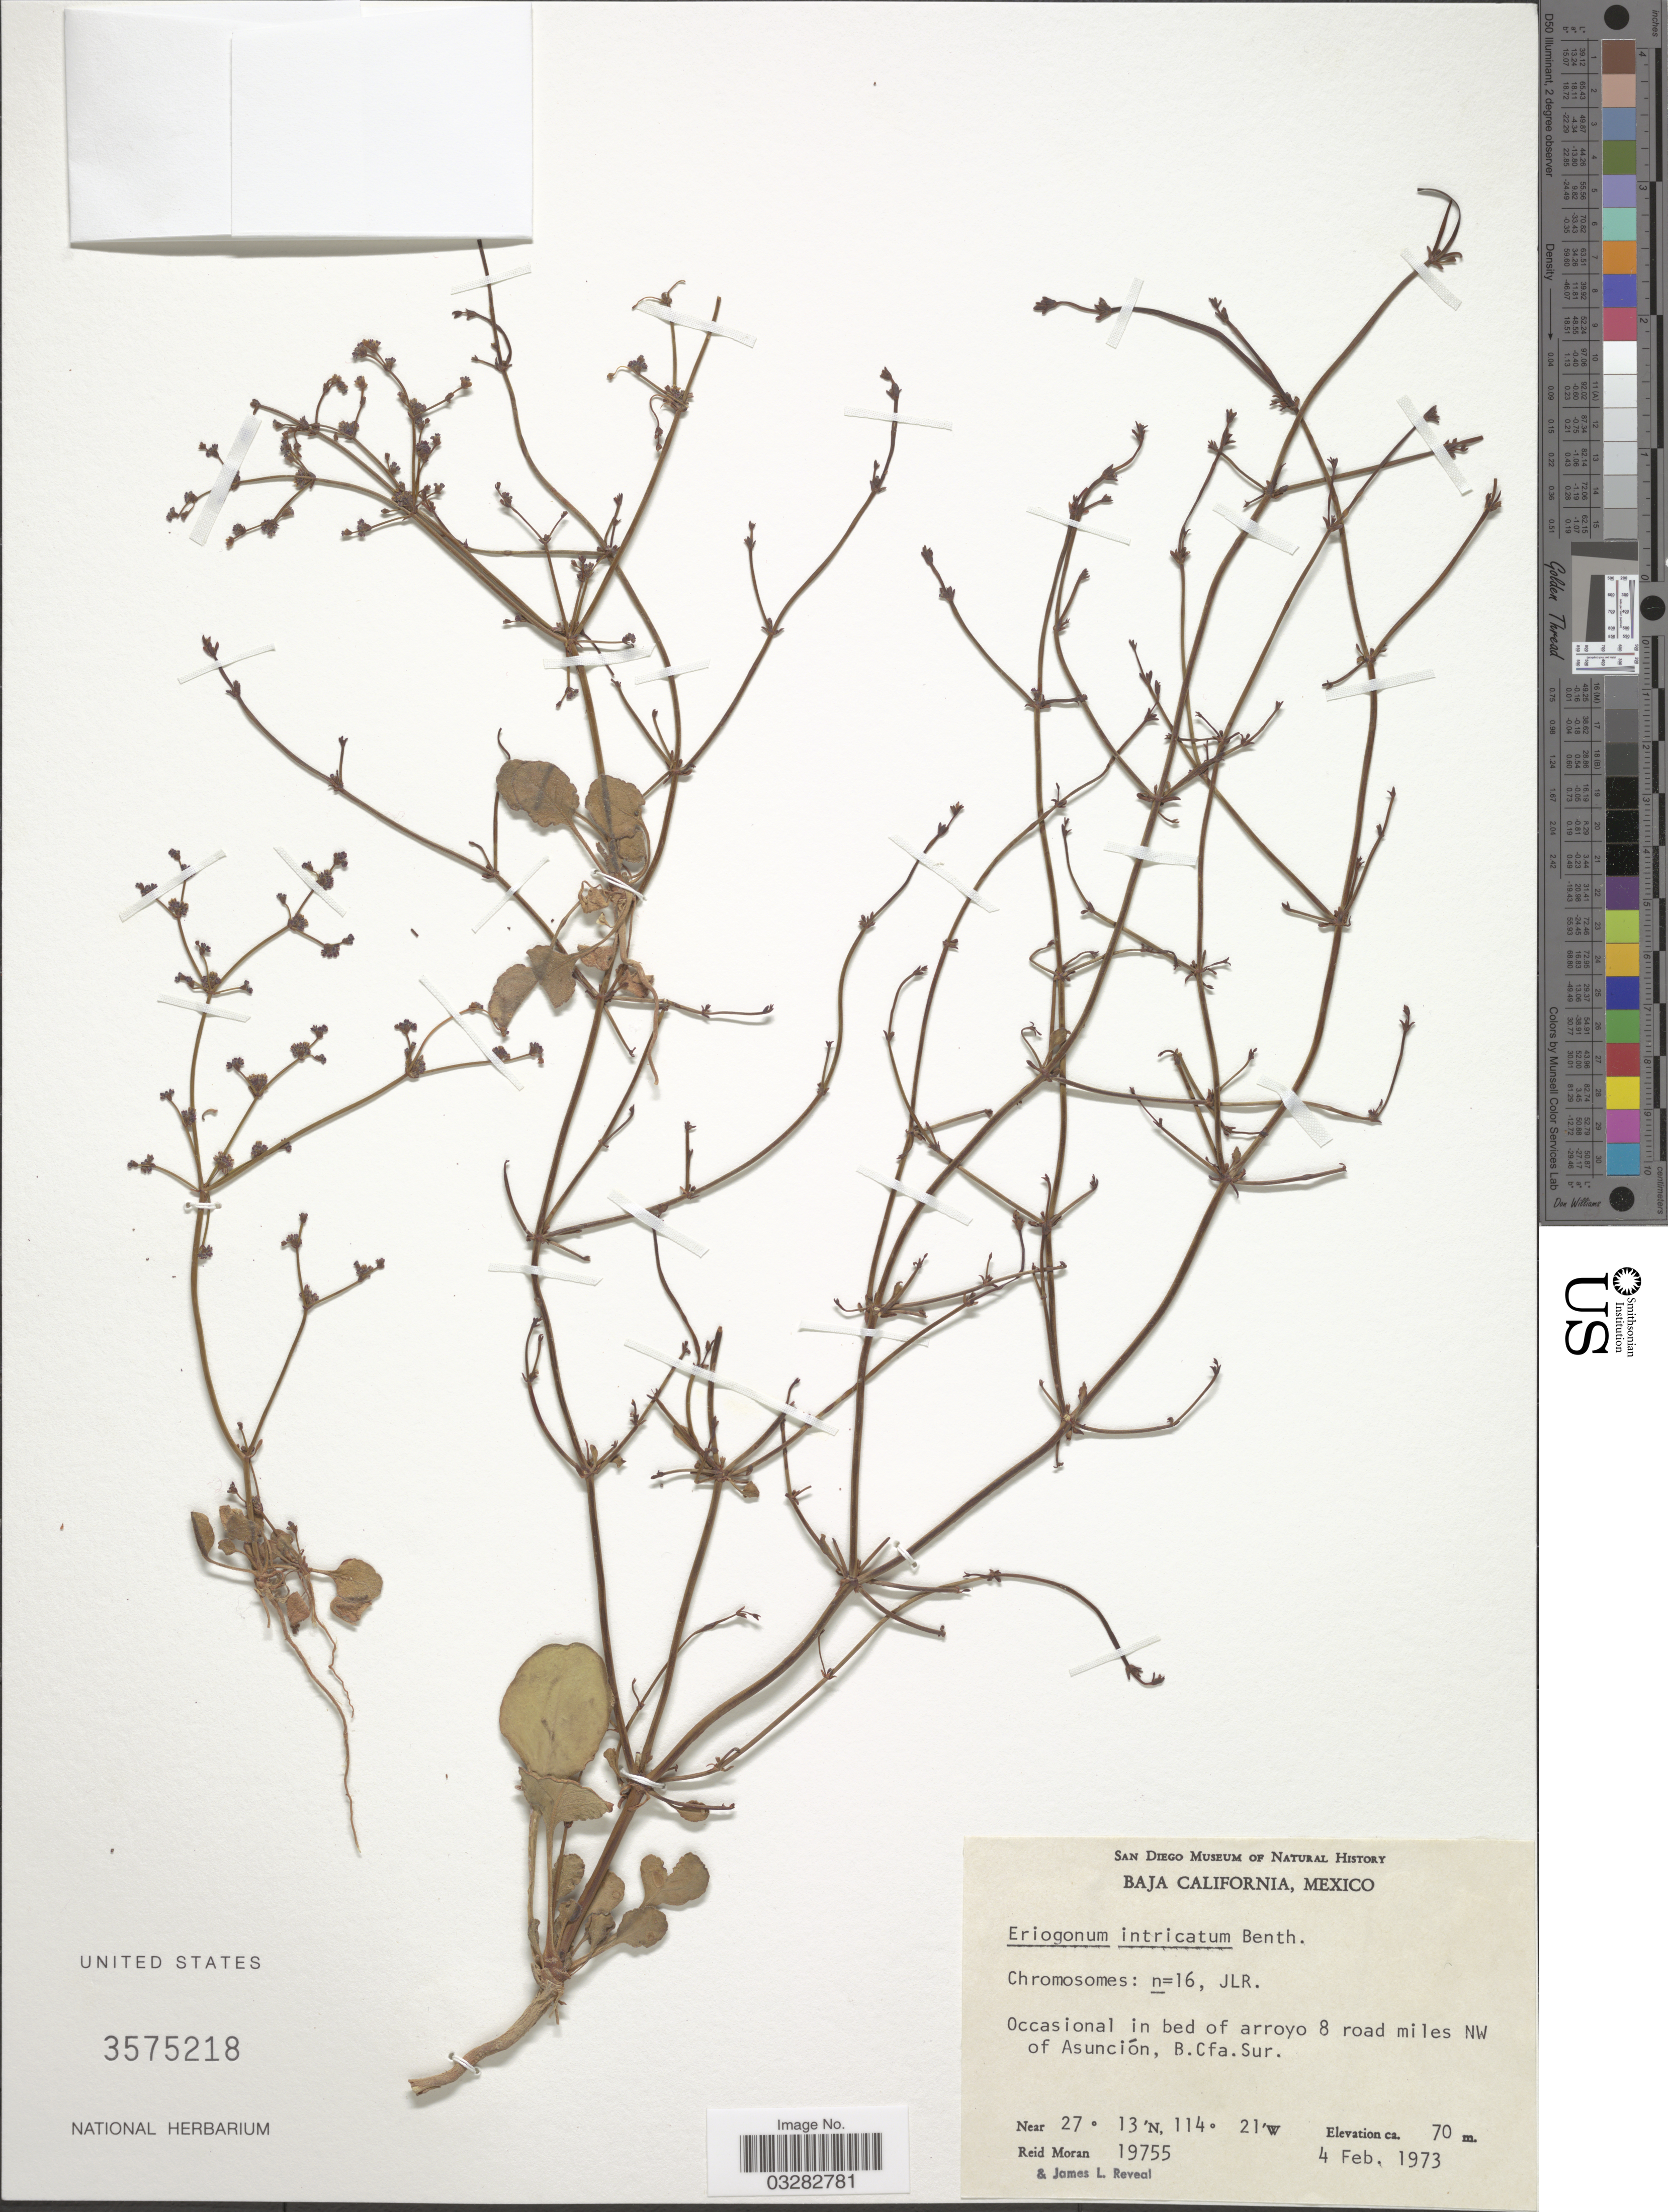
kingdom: Plantae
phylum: Tracheophyta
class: Magnoliopsida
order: Caryophyllales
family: Polygonaceae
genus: Eriogonum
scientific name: Eriogonum intricatum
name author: Benth.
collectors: R. V. Moran & J. L. Reveal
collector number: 19755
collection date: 1973-02-04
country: Mexico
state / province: Baja California Sur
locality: Arroyo 8 road miles NW of Asunción.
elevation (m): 70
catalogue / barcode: US 3575218